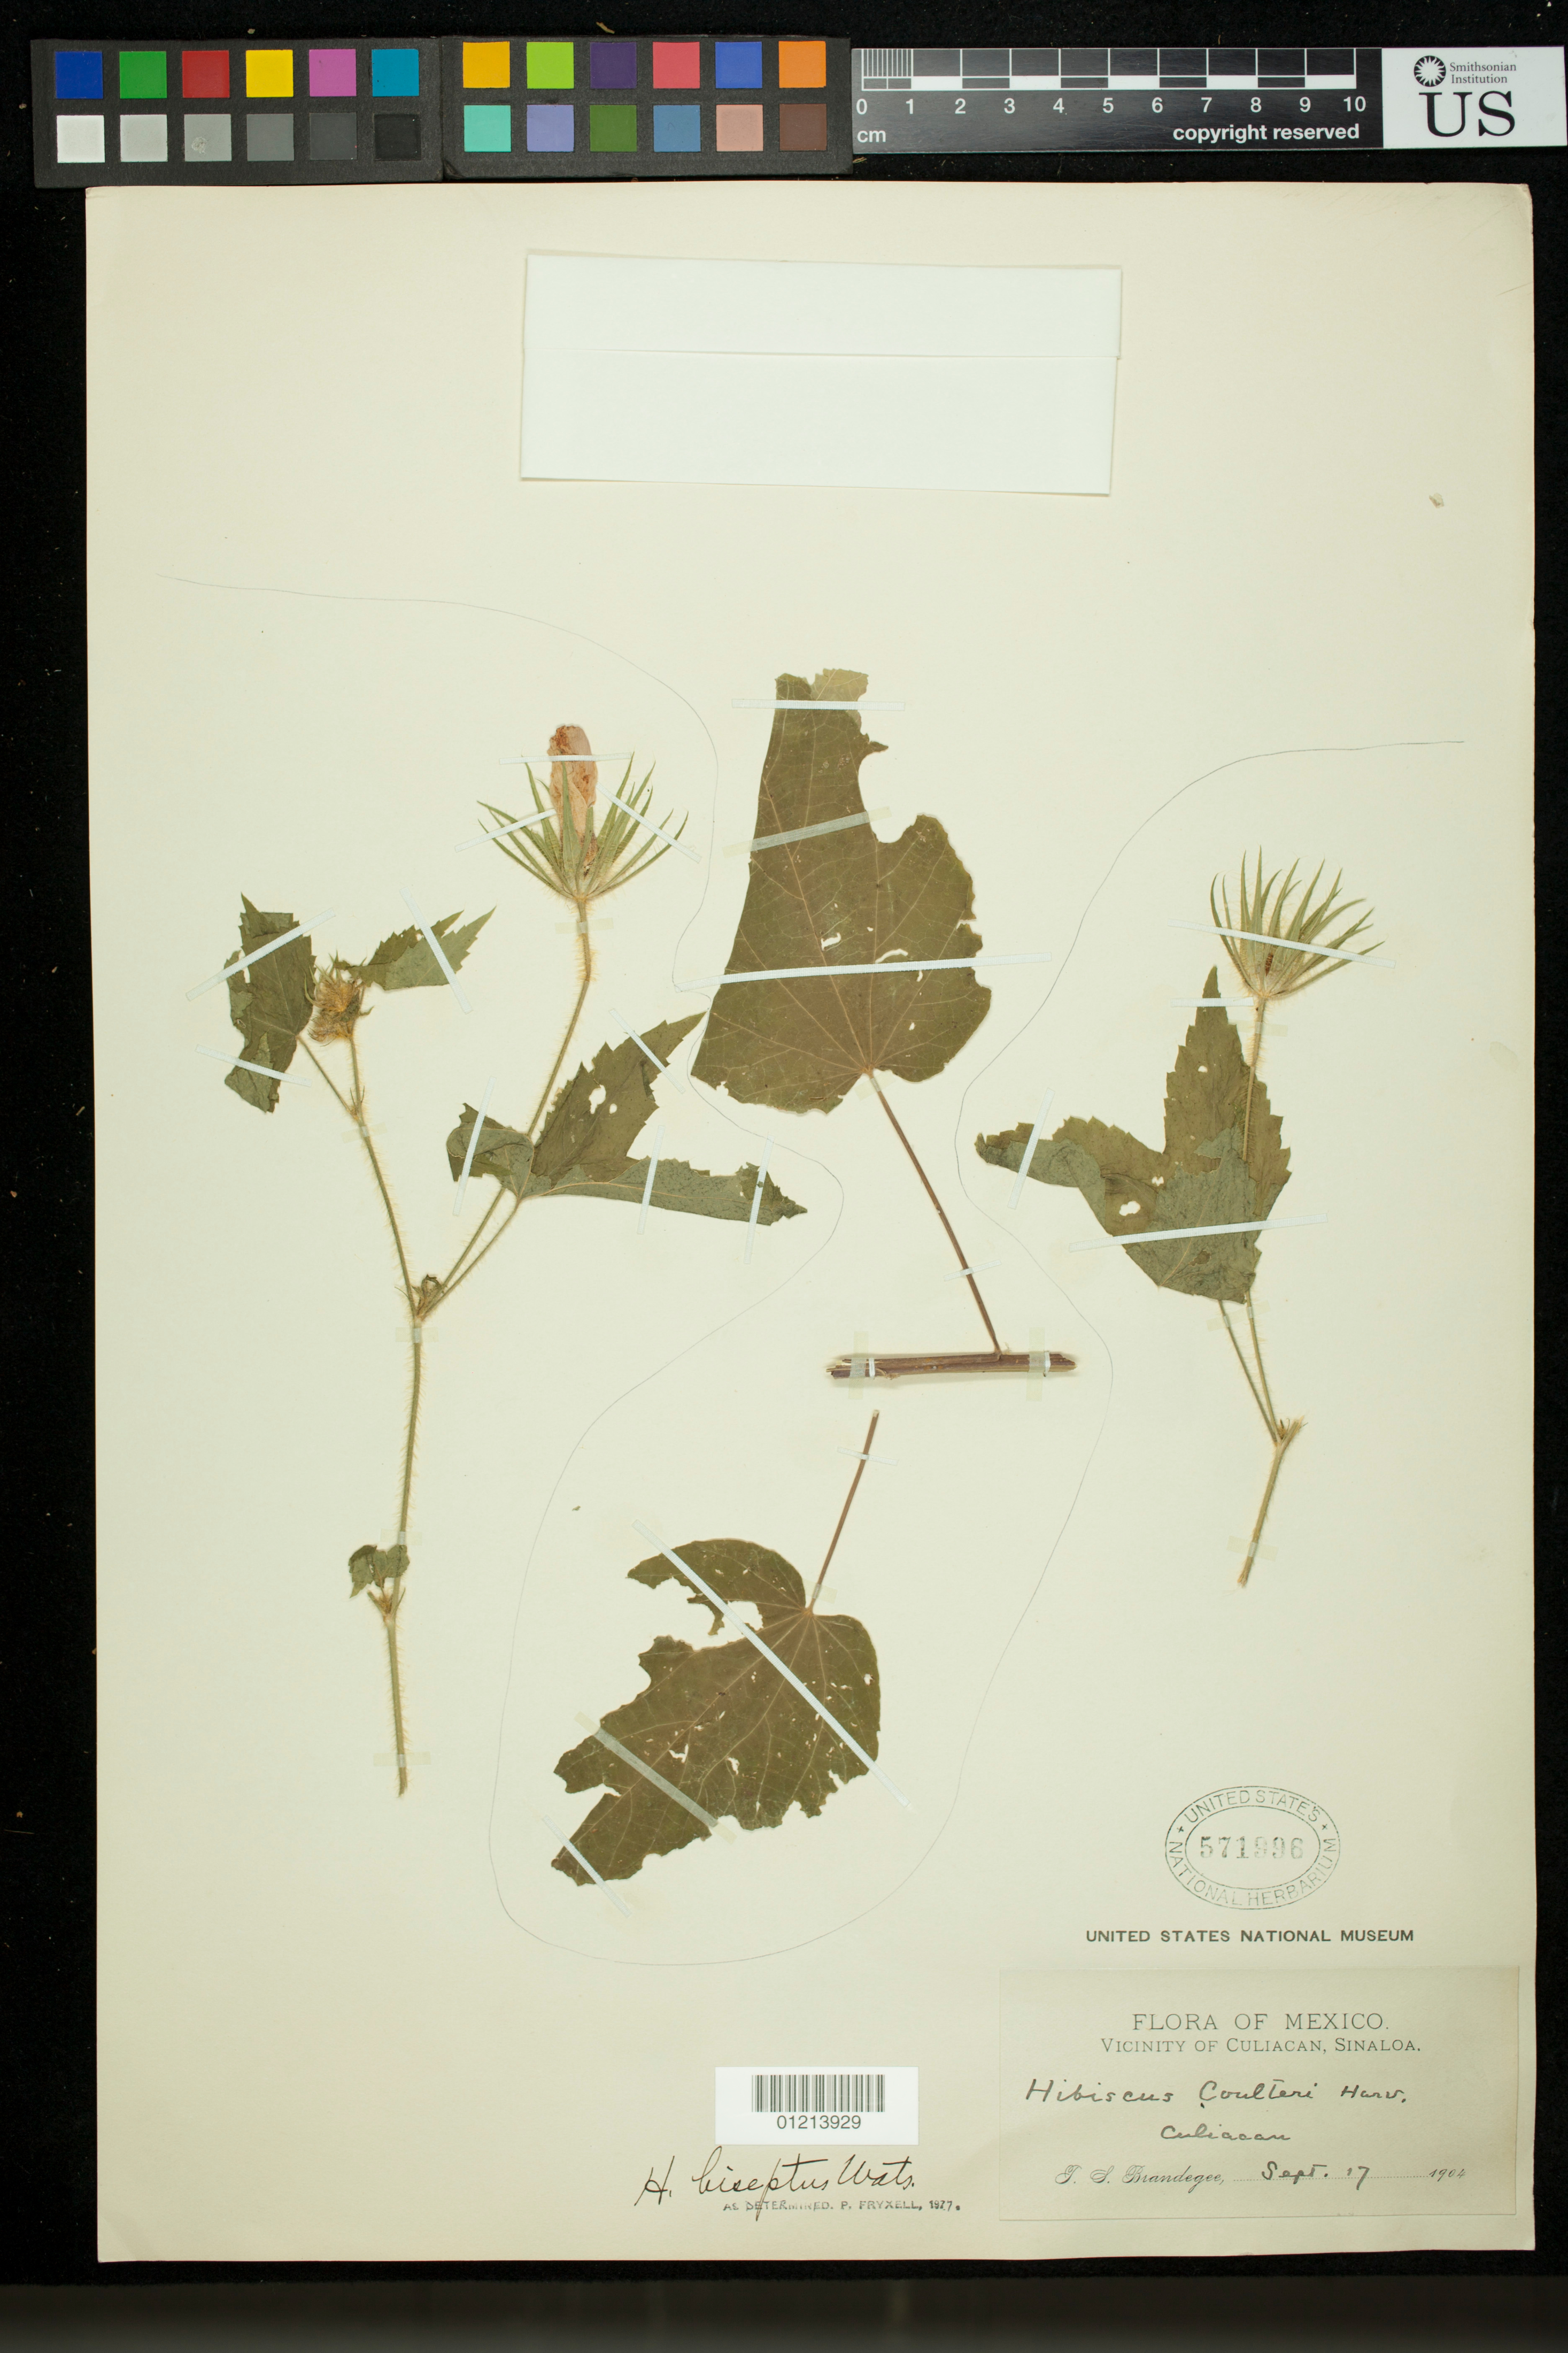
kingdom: Plantae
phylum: Tracheophyta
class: Magnoliopsida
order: Malvales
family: Malvaceae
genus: Hibiscus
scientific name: Hibiscus biseptus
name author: S. Watson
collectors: T. S. Brandegee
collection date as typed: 17 Sep 1904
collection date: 1904-09-17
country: Mexico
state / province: Sinaloa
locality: Culiacan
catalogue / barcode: US 571996